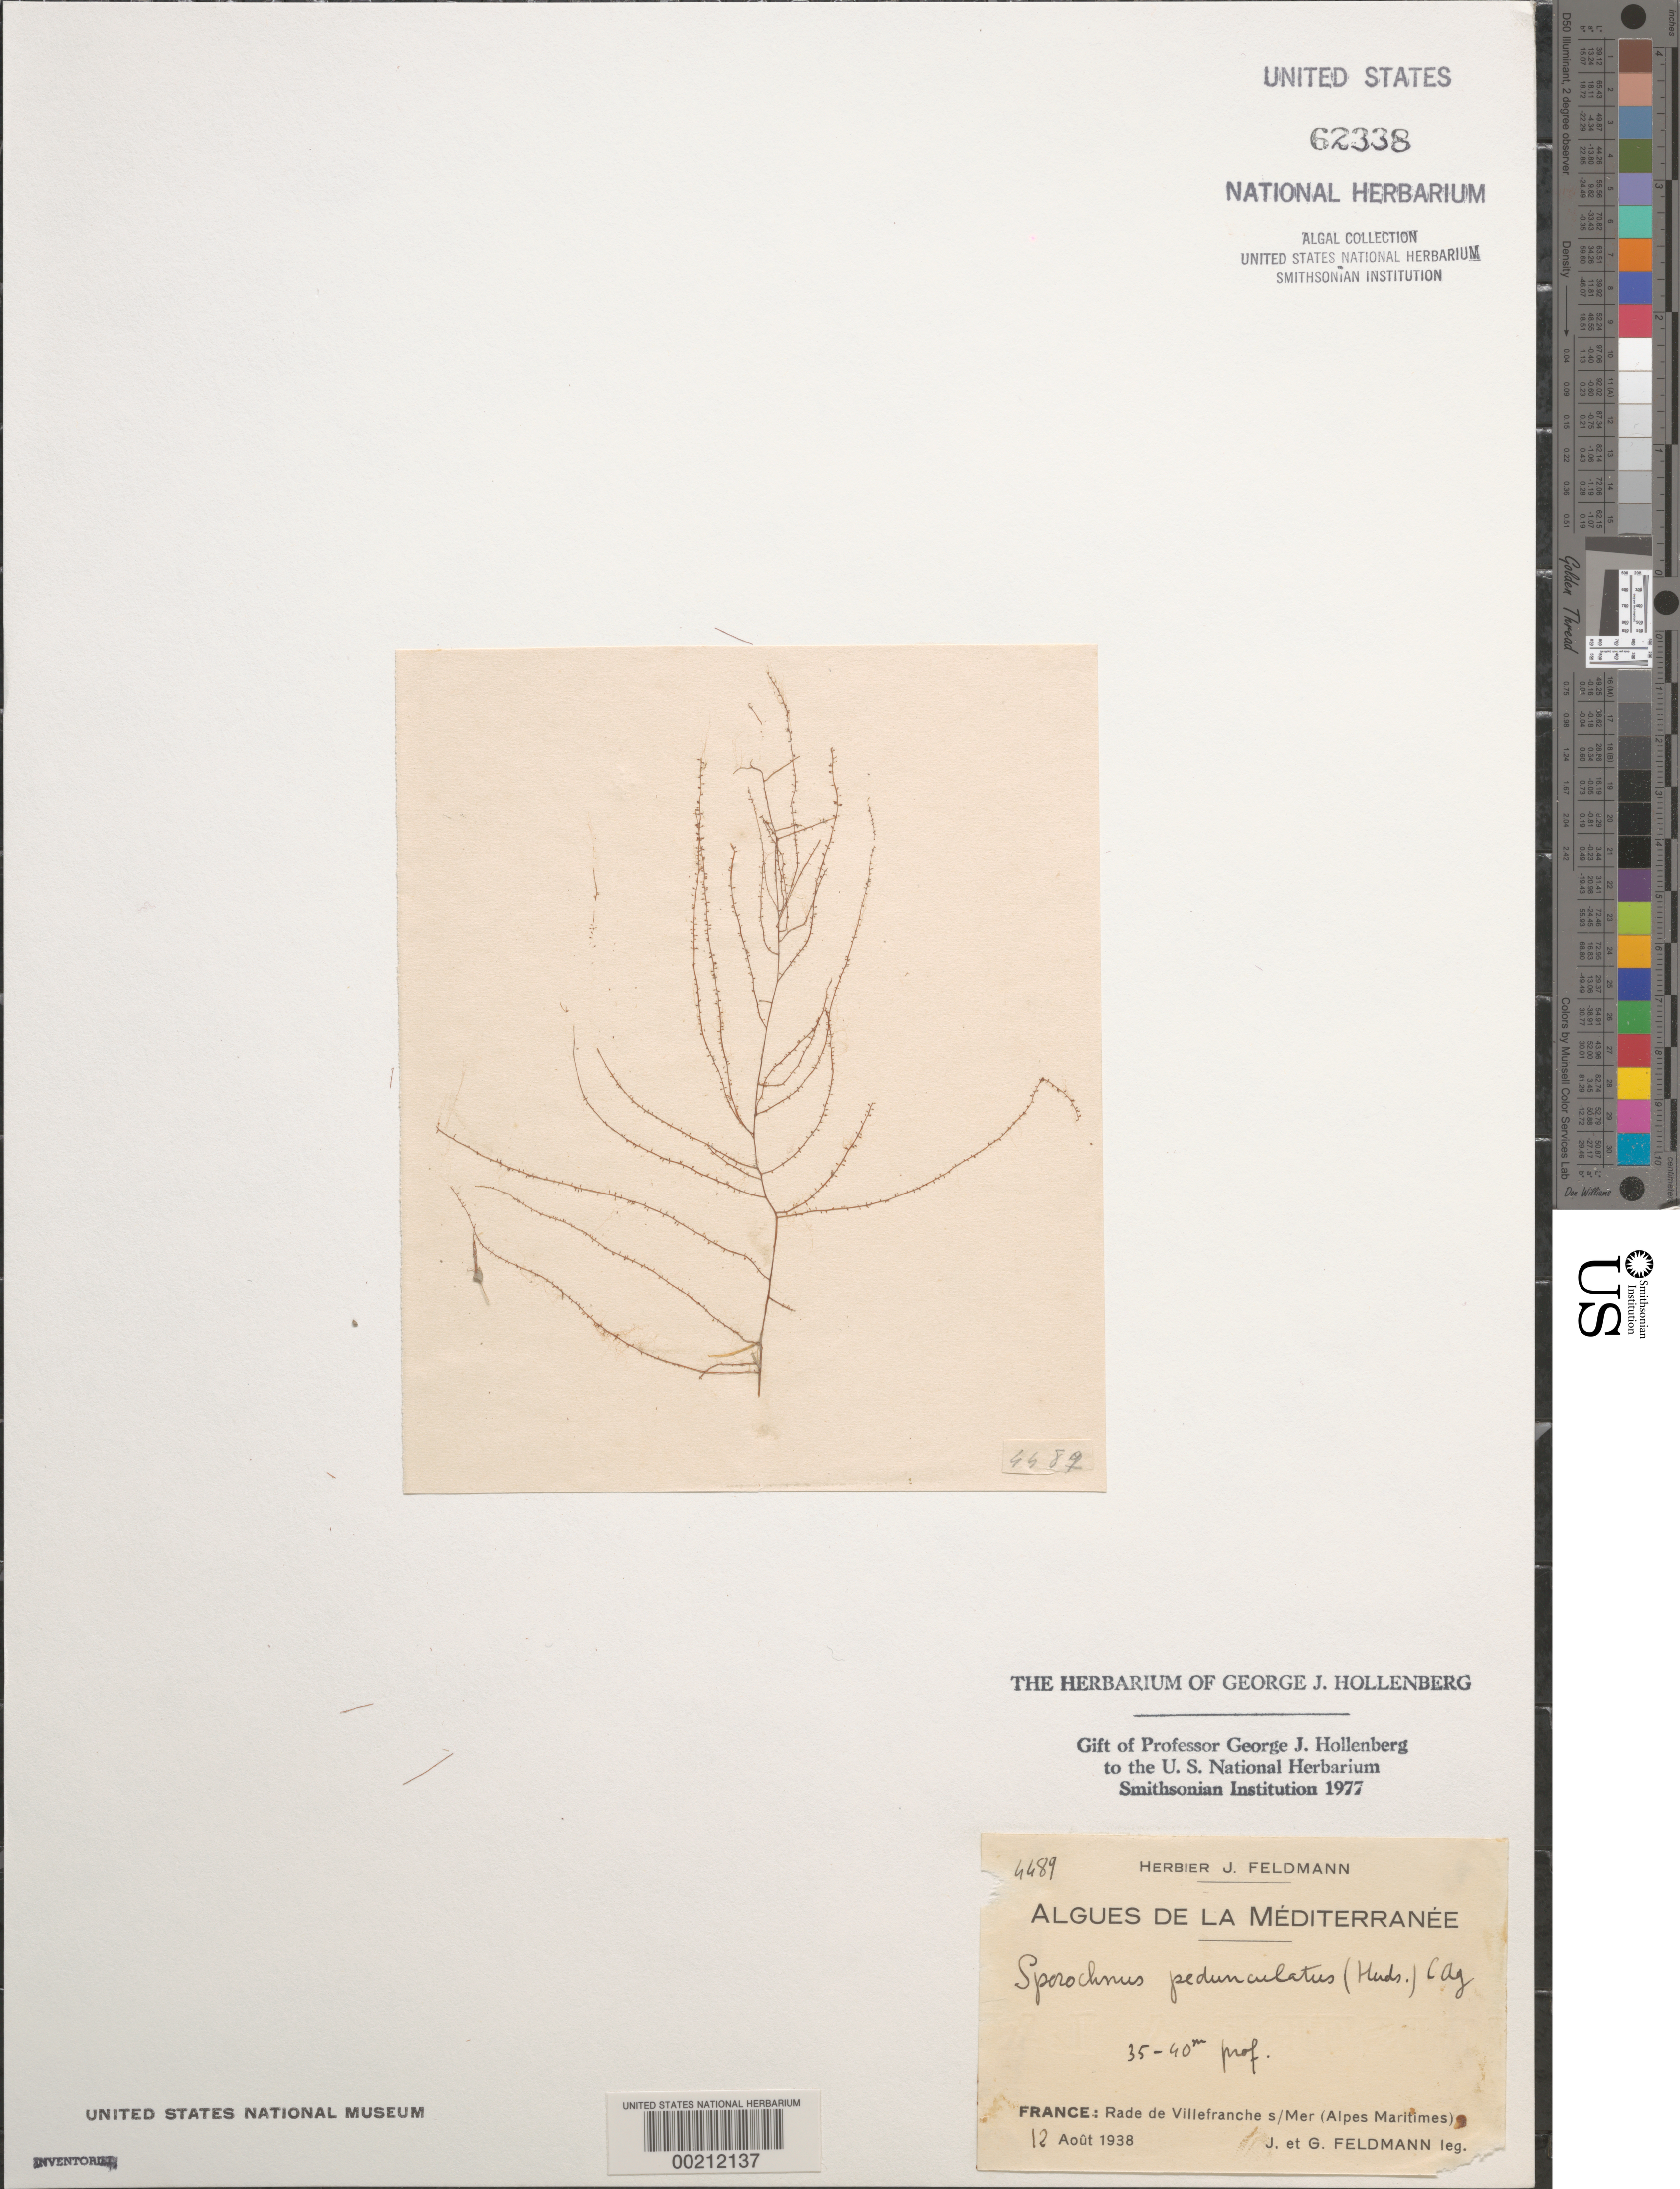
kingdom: Chromista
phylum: Ochrophyta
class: Phaeophyceae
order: Sporochnales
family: Sporochnaceae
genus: Sporochnus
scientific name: Sporochnus pedunculatus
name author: (Huds.) C. Agardh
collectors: J. Feldmann & G. Feldmann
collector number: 4489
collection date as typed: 12 Aug 1938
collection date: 1938-08-12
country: France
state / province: Provence-Alpes-Côte d'Azur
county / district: Alpes-Maritimes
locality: Rade de Villefranche sur Mer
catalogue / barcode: US 62338